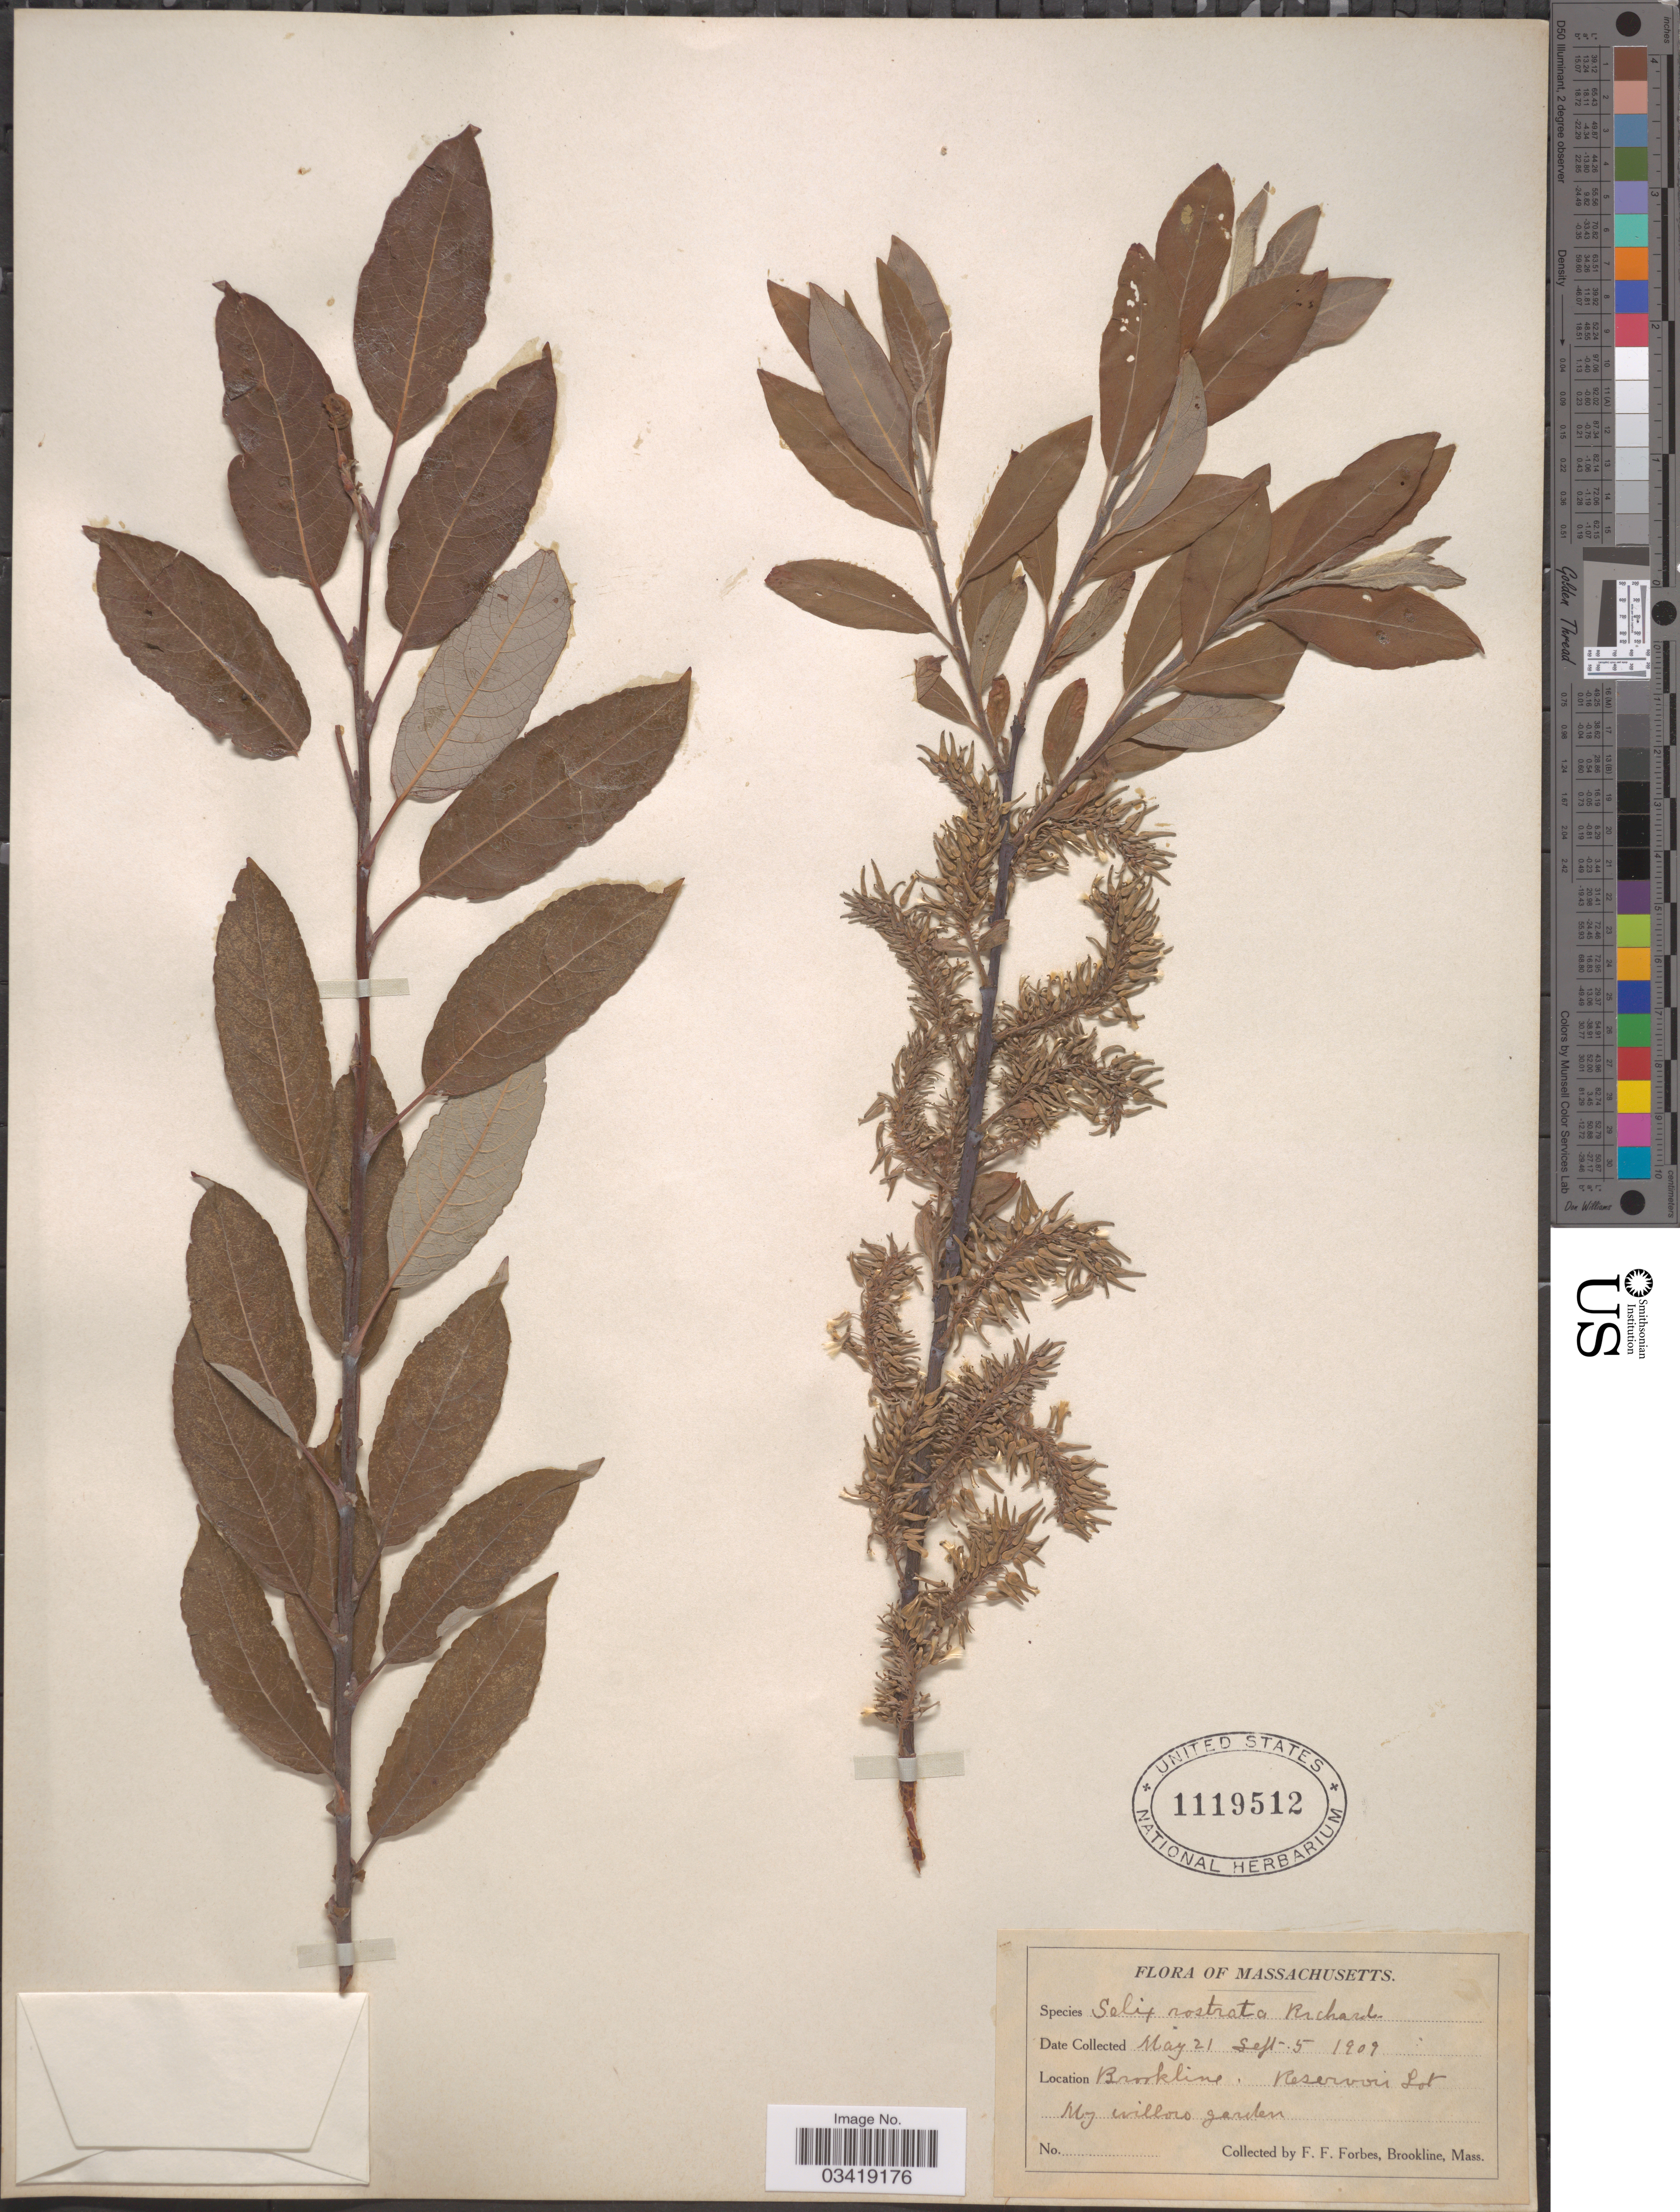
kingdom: Plantae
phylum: Tracheophyta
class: Magnoliopsida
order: Malpighiales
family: Salicaceae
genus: Salix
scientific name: Salix bebbiana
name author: Sarg.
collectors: F. Forbes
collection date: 1909-05-21/1909-09-05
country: United States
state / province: Massachusetts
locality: Brookline Reservoir Lot. My willow garden.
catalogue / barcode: US 1119512